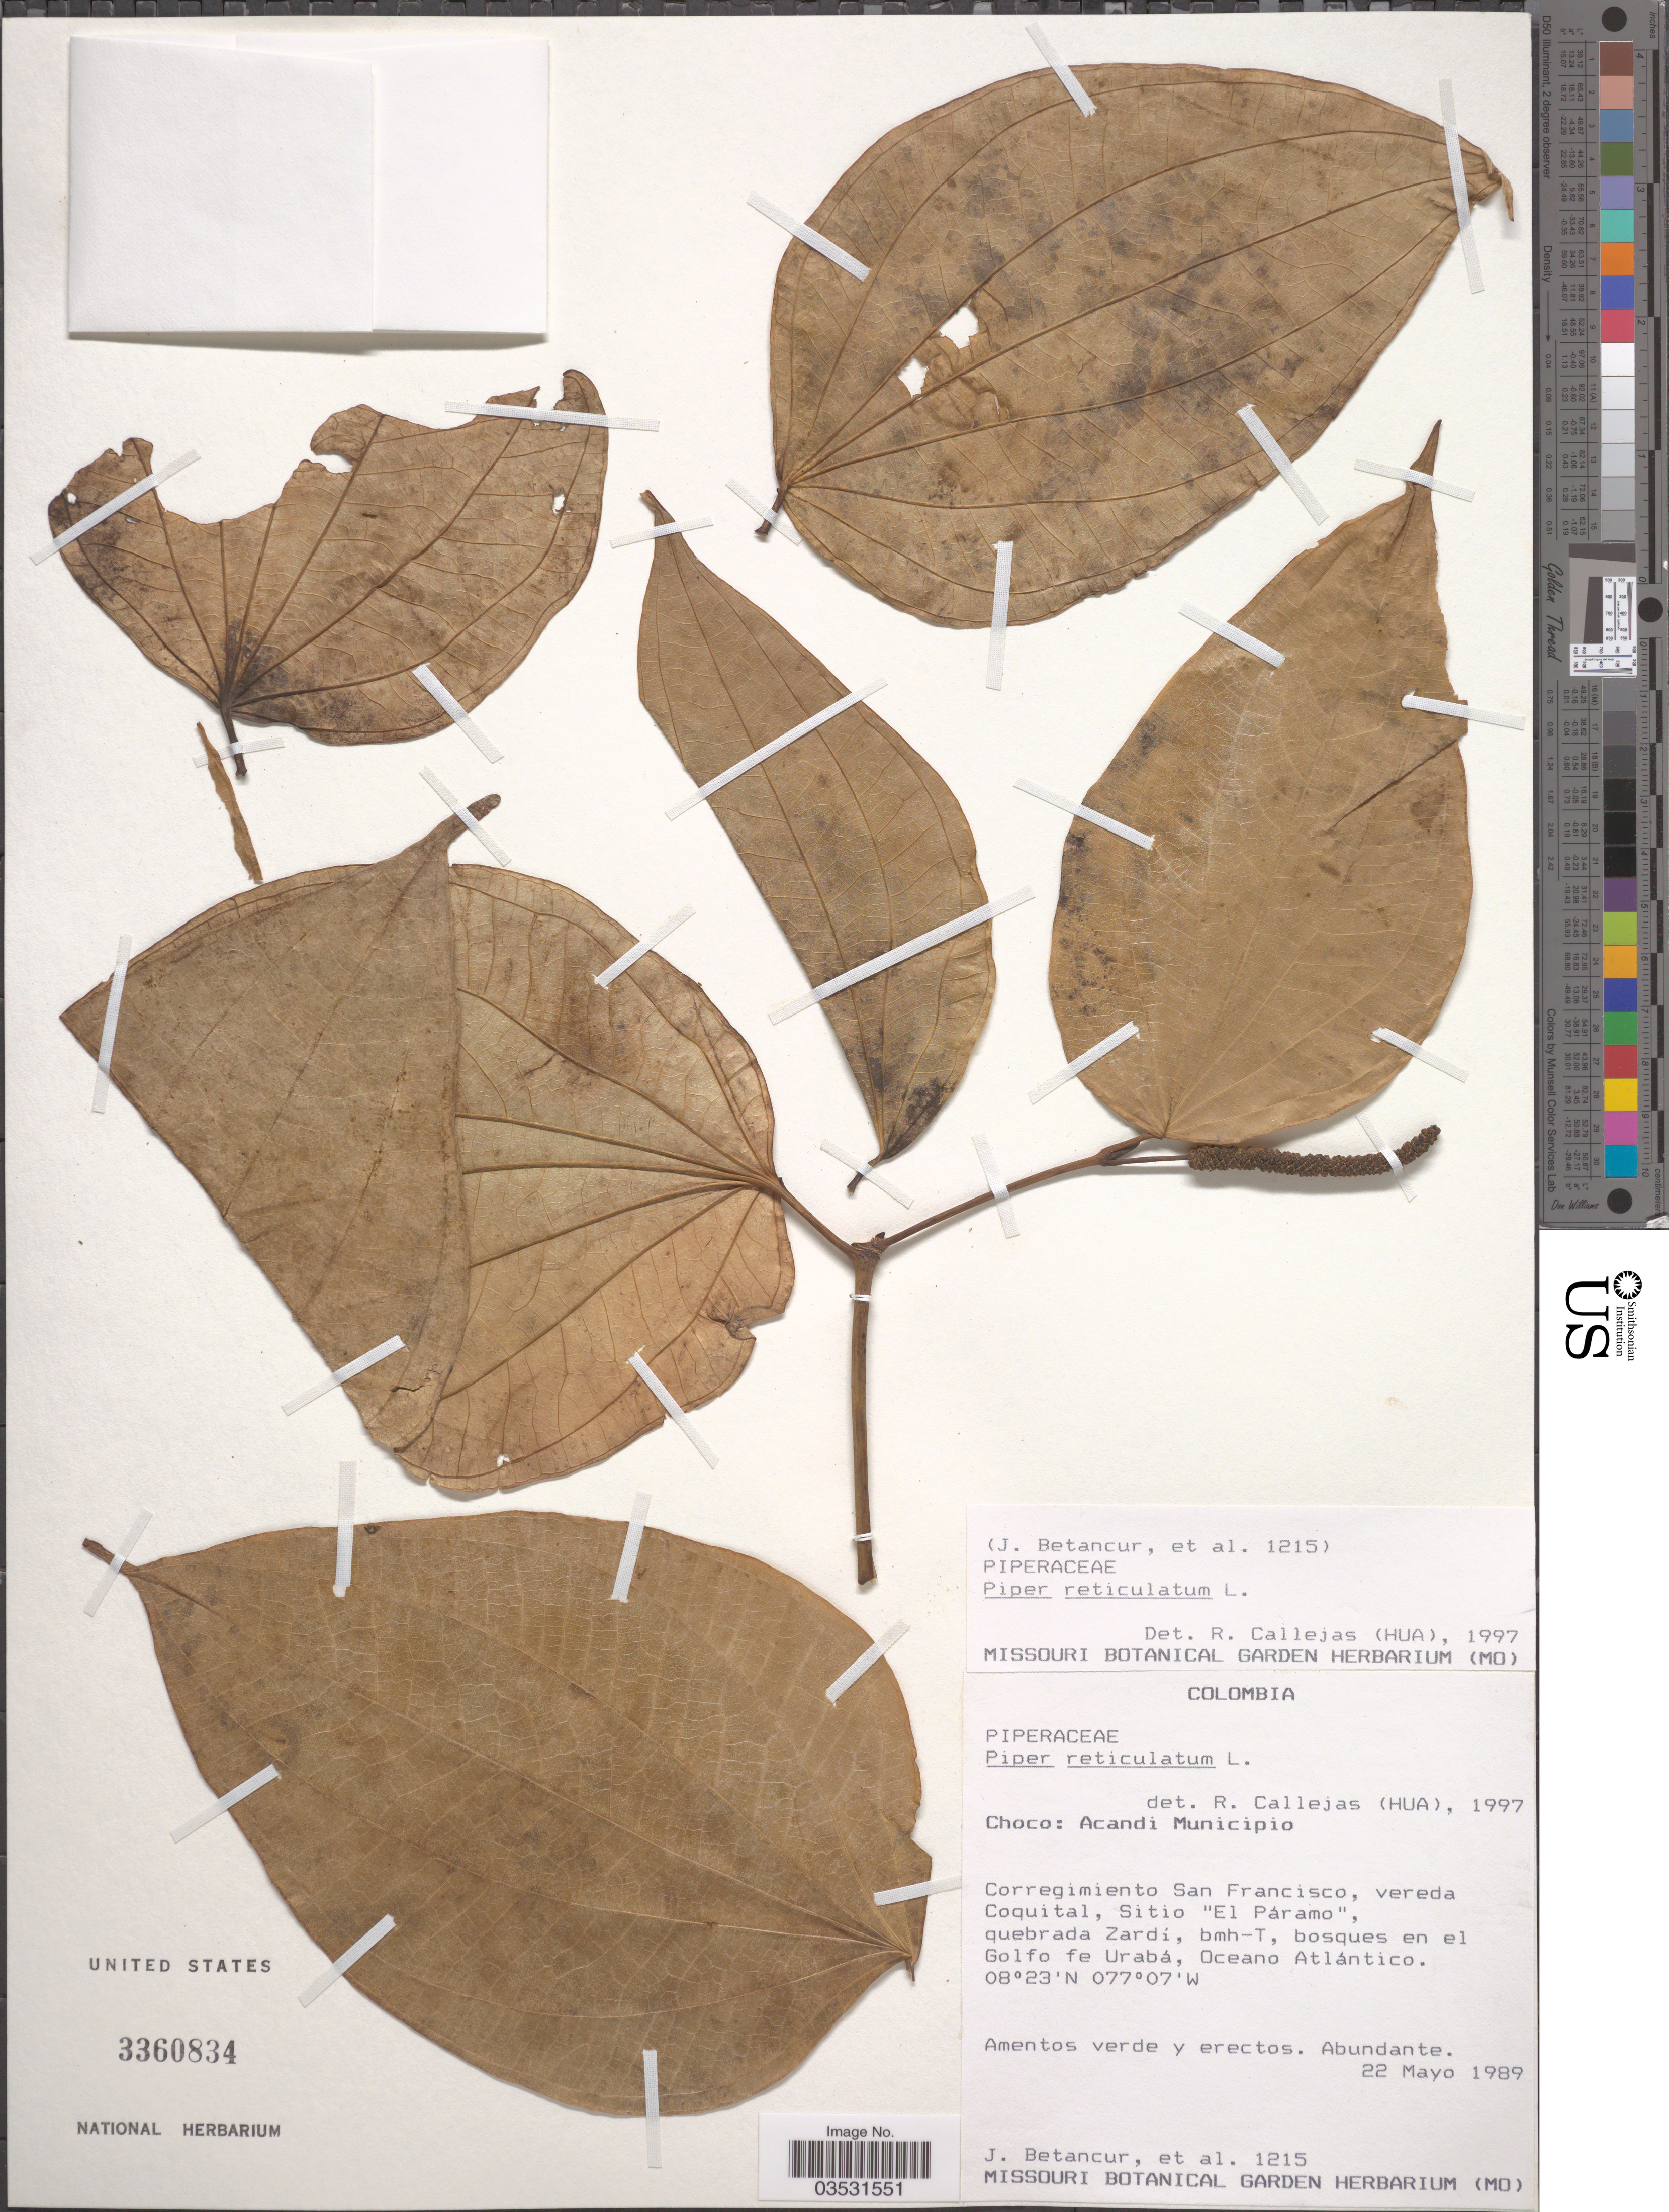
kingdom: Plantae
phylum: Tracheophyta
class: Magnoliopsida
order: Piperales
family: Piperaceae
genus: Piper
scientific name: Piper reticulatum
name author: L.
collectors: J. Betancur & et al.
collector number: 1215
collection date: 1989-05-22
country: Colombia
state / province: Chocó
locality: Acandi Municipio. Corregimiento San Francisco, vereda Coquital, Sitio "El Paramo", quebrada Zardí, bmh-T, bosques en el Golfo fe Urabá, Oceano Atlántico.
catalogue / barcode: US 3360834